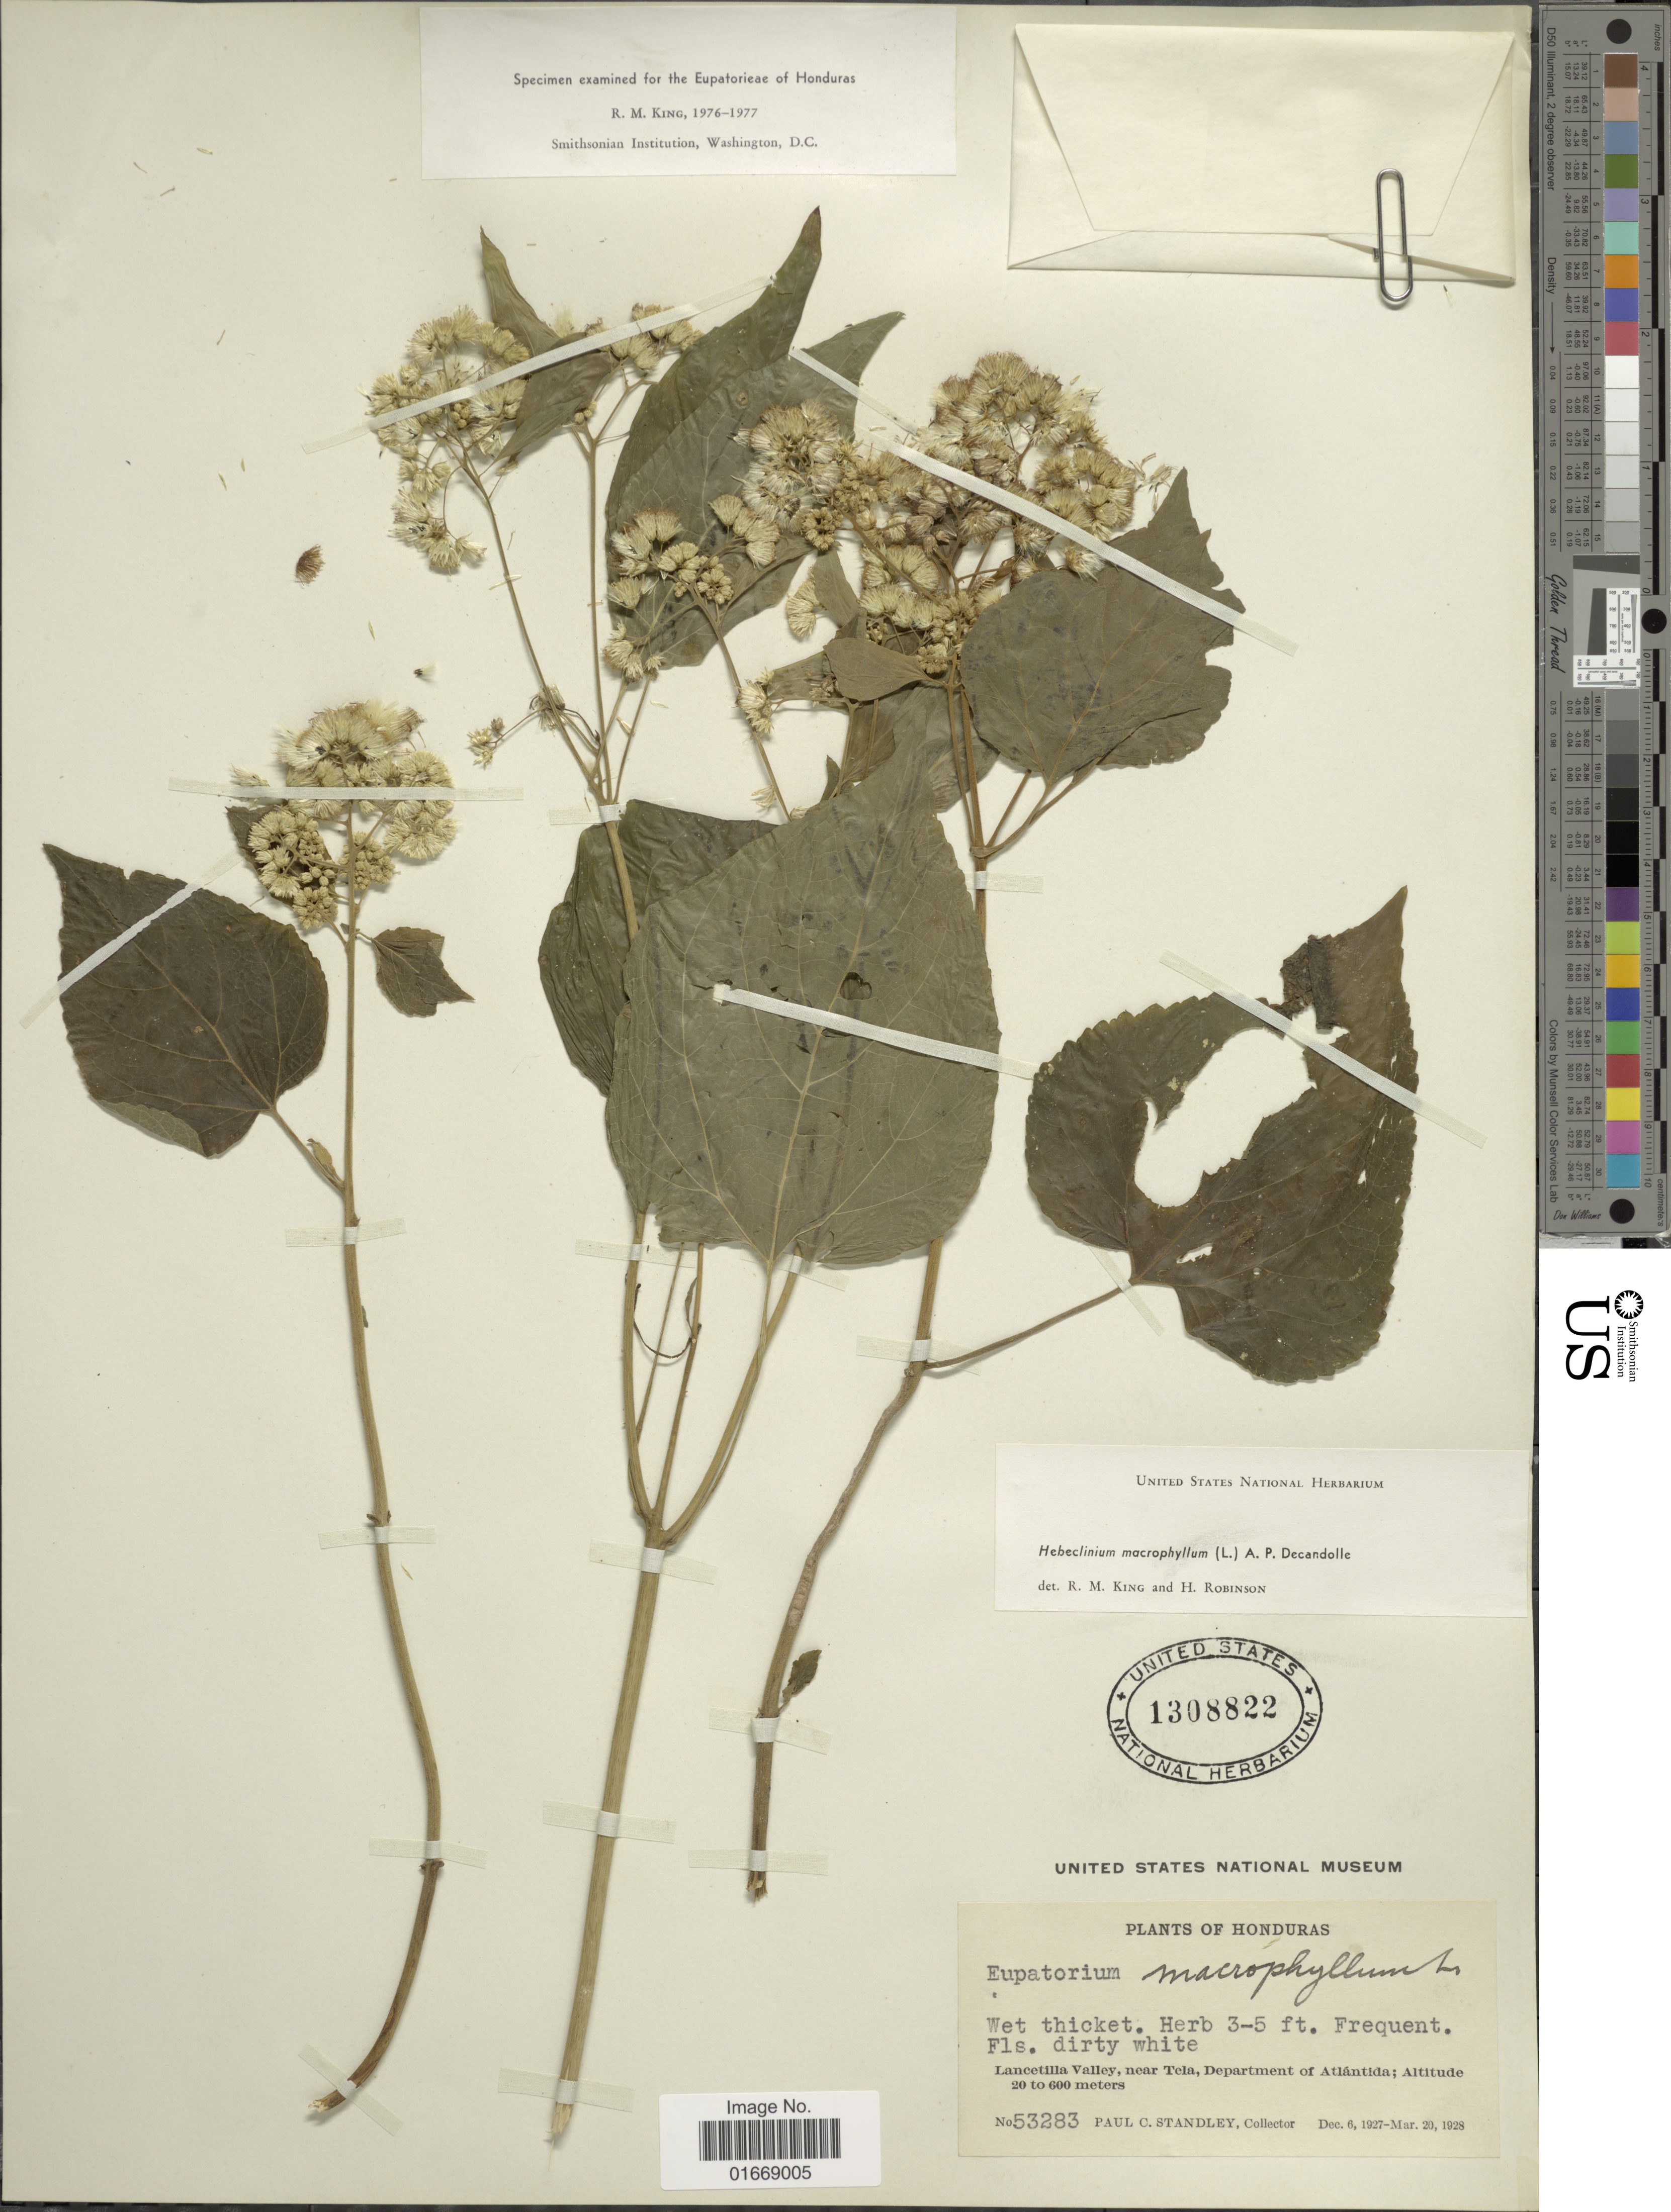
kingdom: Plantae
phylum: Tracheophyta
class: Magnoliopsida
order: Asterales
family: Asteraceae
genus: Hebeclinium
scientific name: Hebeclinium macrophyllum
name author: (L.) DC.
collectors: P. C. Standley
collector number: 53283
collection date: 1927-12-06/1928-03-20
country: Honduras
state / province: Atlántida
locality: Lancetilla Valley, near Tela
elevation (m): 20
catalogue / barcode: US 1308822